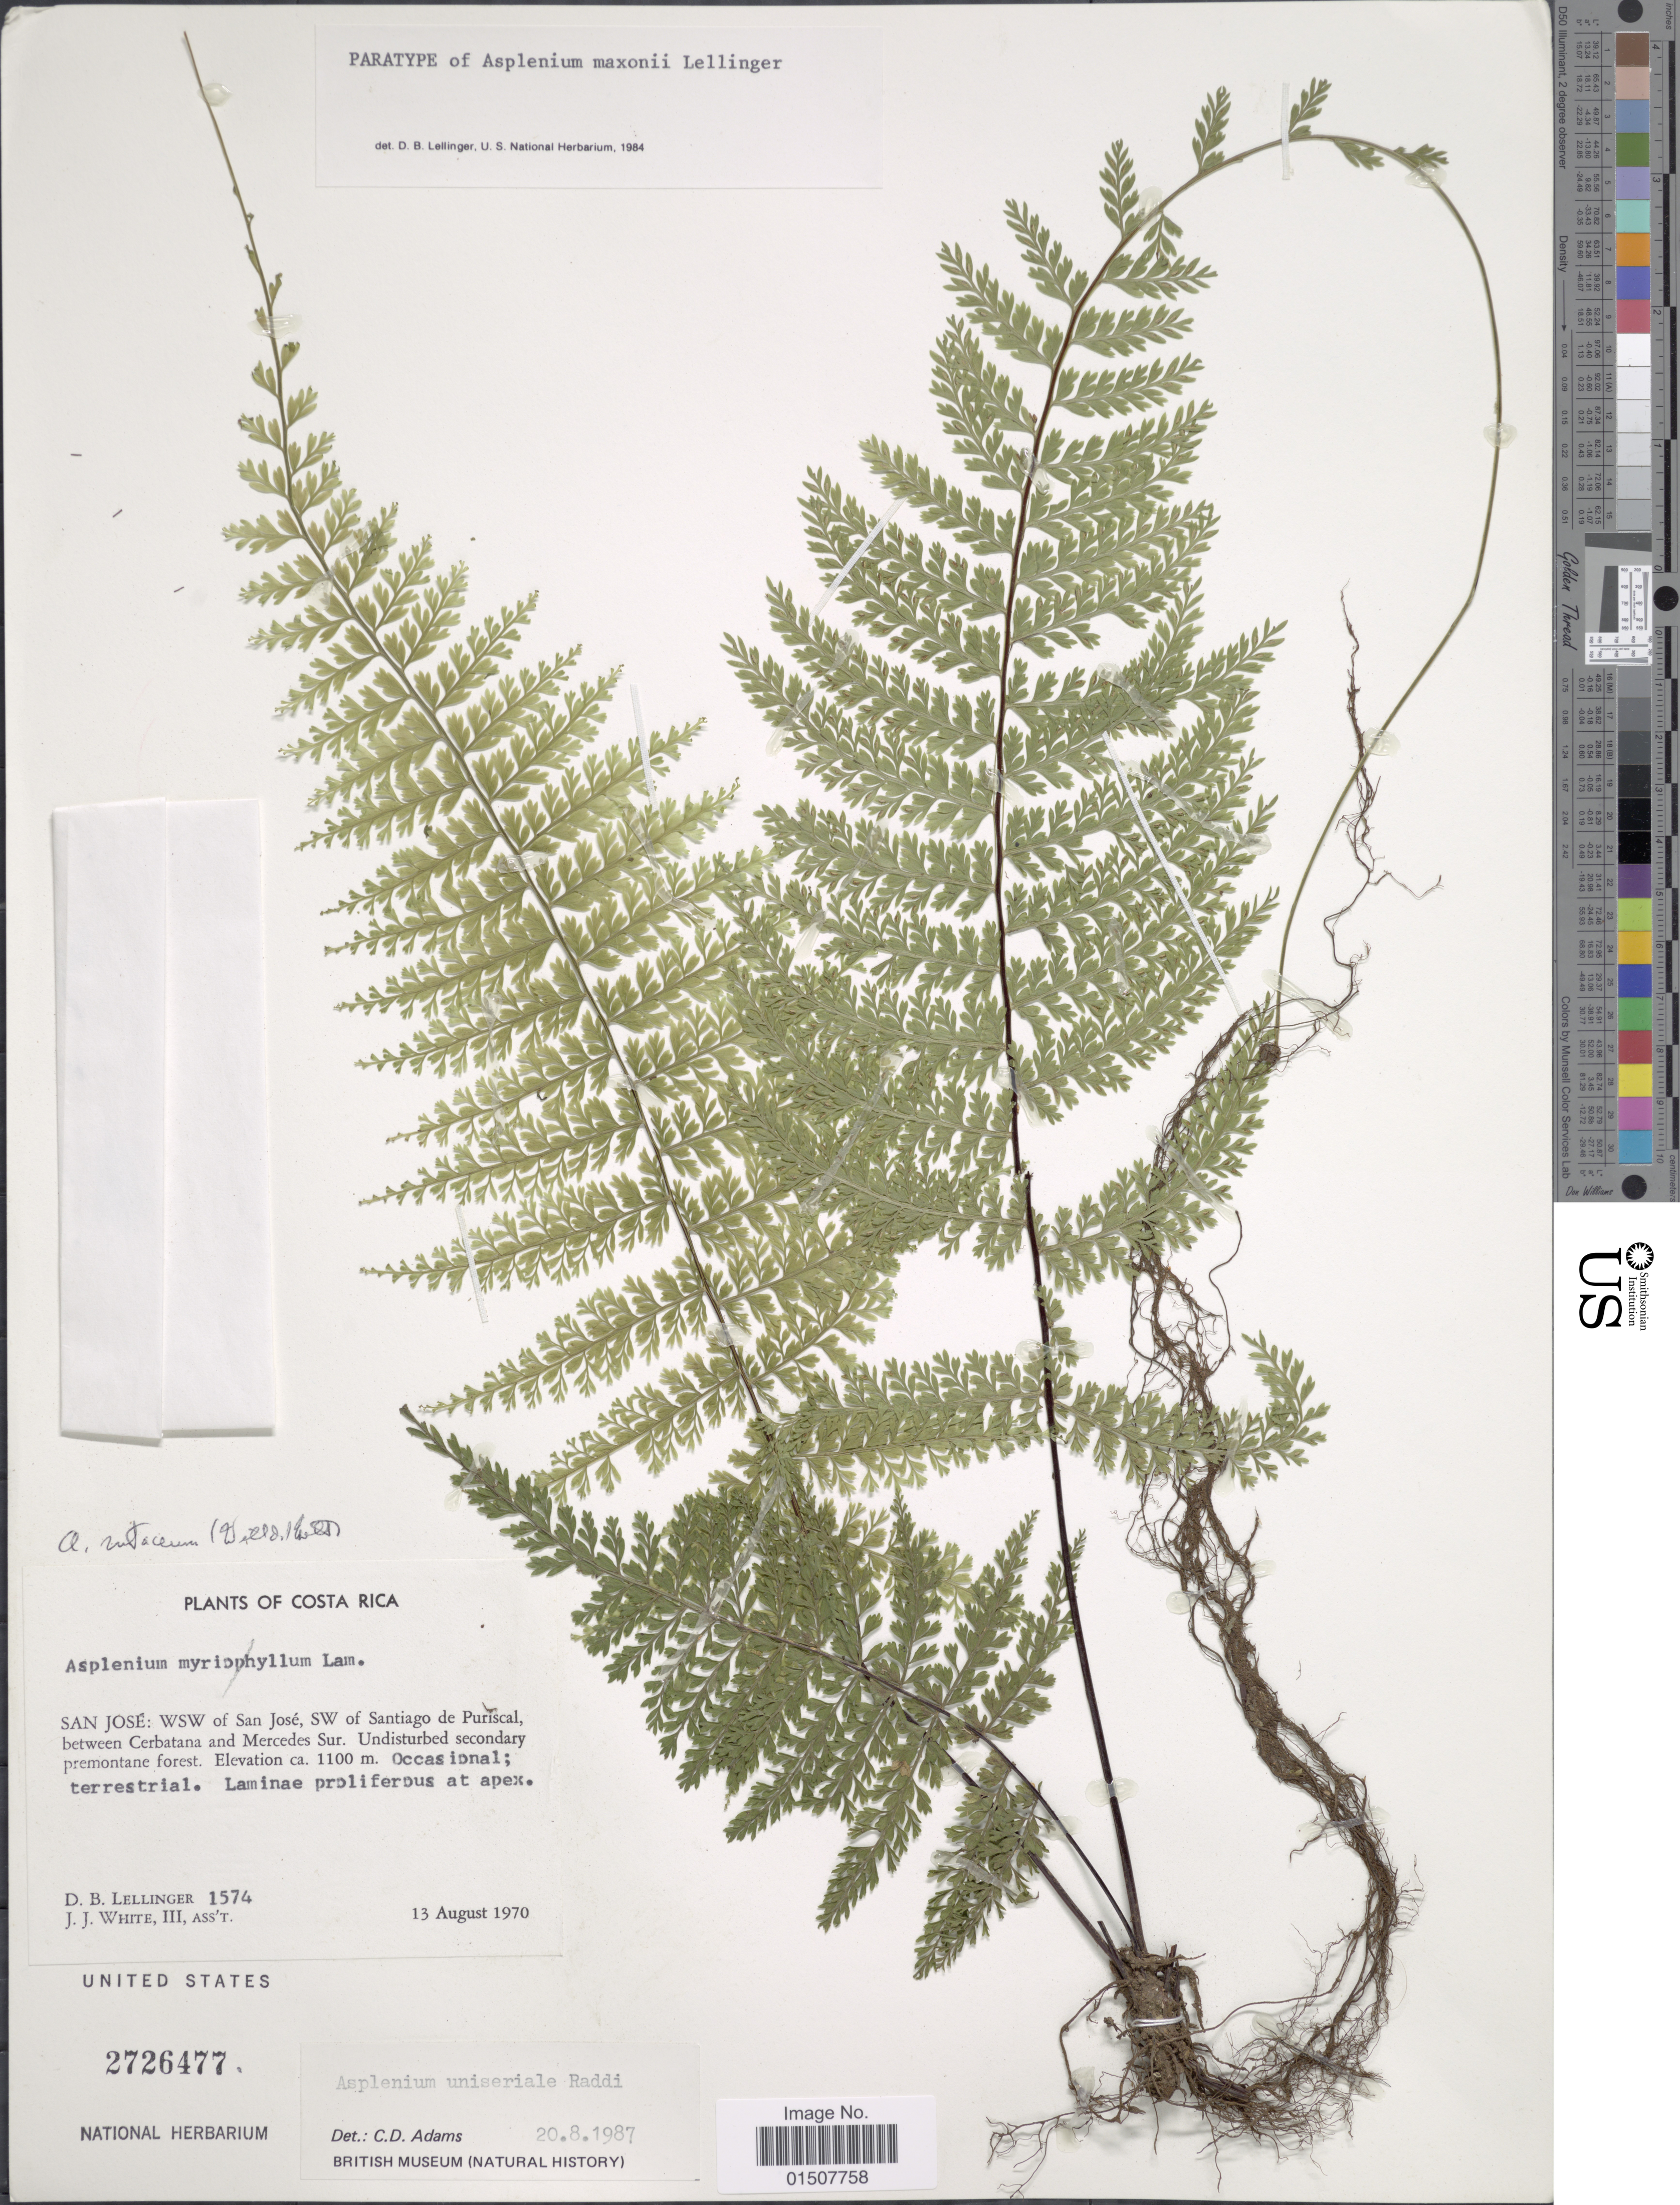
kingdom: Plantae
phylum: Tracheophyta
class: Polypodiopsida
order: Polypodiales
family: Aspleniaceae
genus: Asplenium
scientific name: Asplenium radicans var. uniserale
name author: (Raddi) L.D. Gómez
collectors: D. B. Lellinger & J. J. White III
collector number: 1574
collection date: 1970-08-13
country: Costa Rica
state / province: San José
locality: San Jose; WSW of San Jose, SW of Santiago de Puriscal, between Cerbatana and Mercedes Sur.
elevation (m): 1100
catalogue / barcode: US 2726477